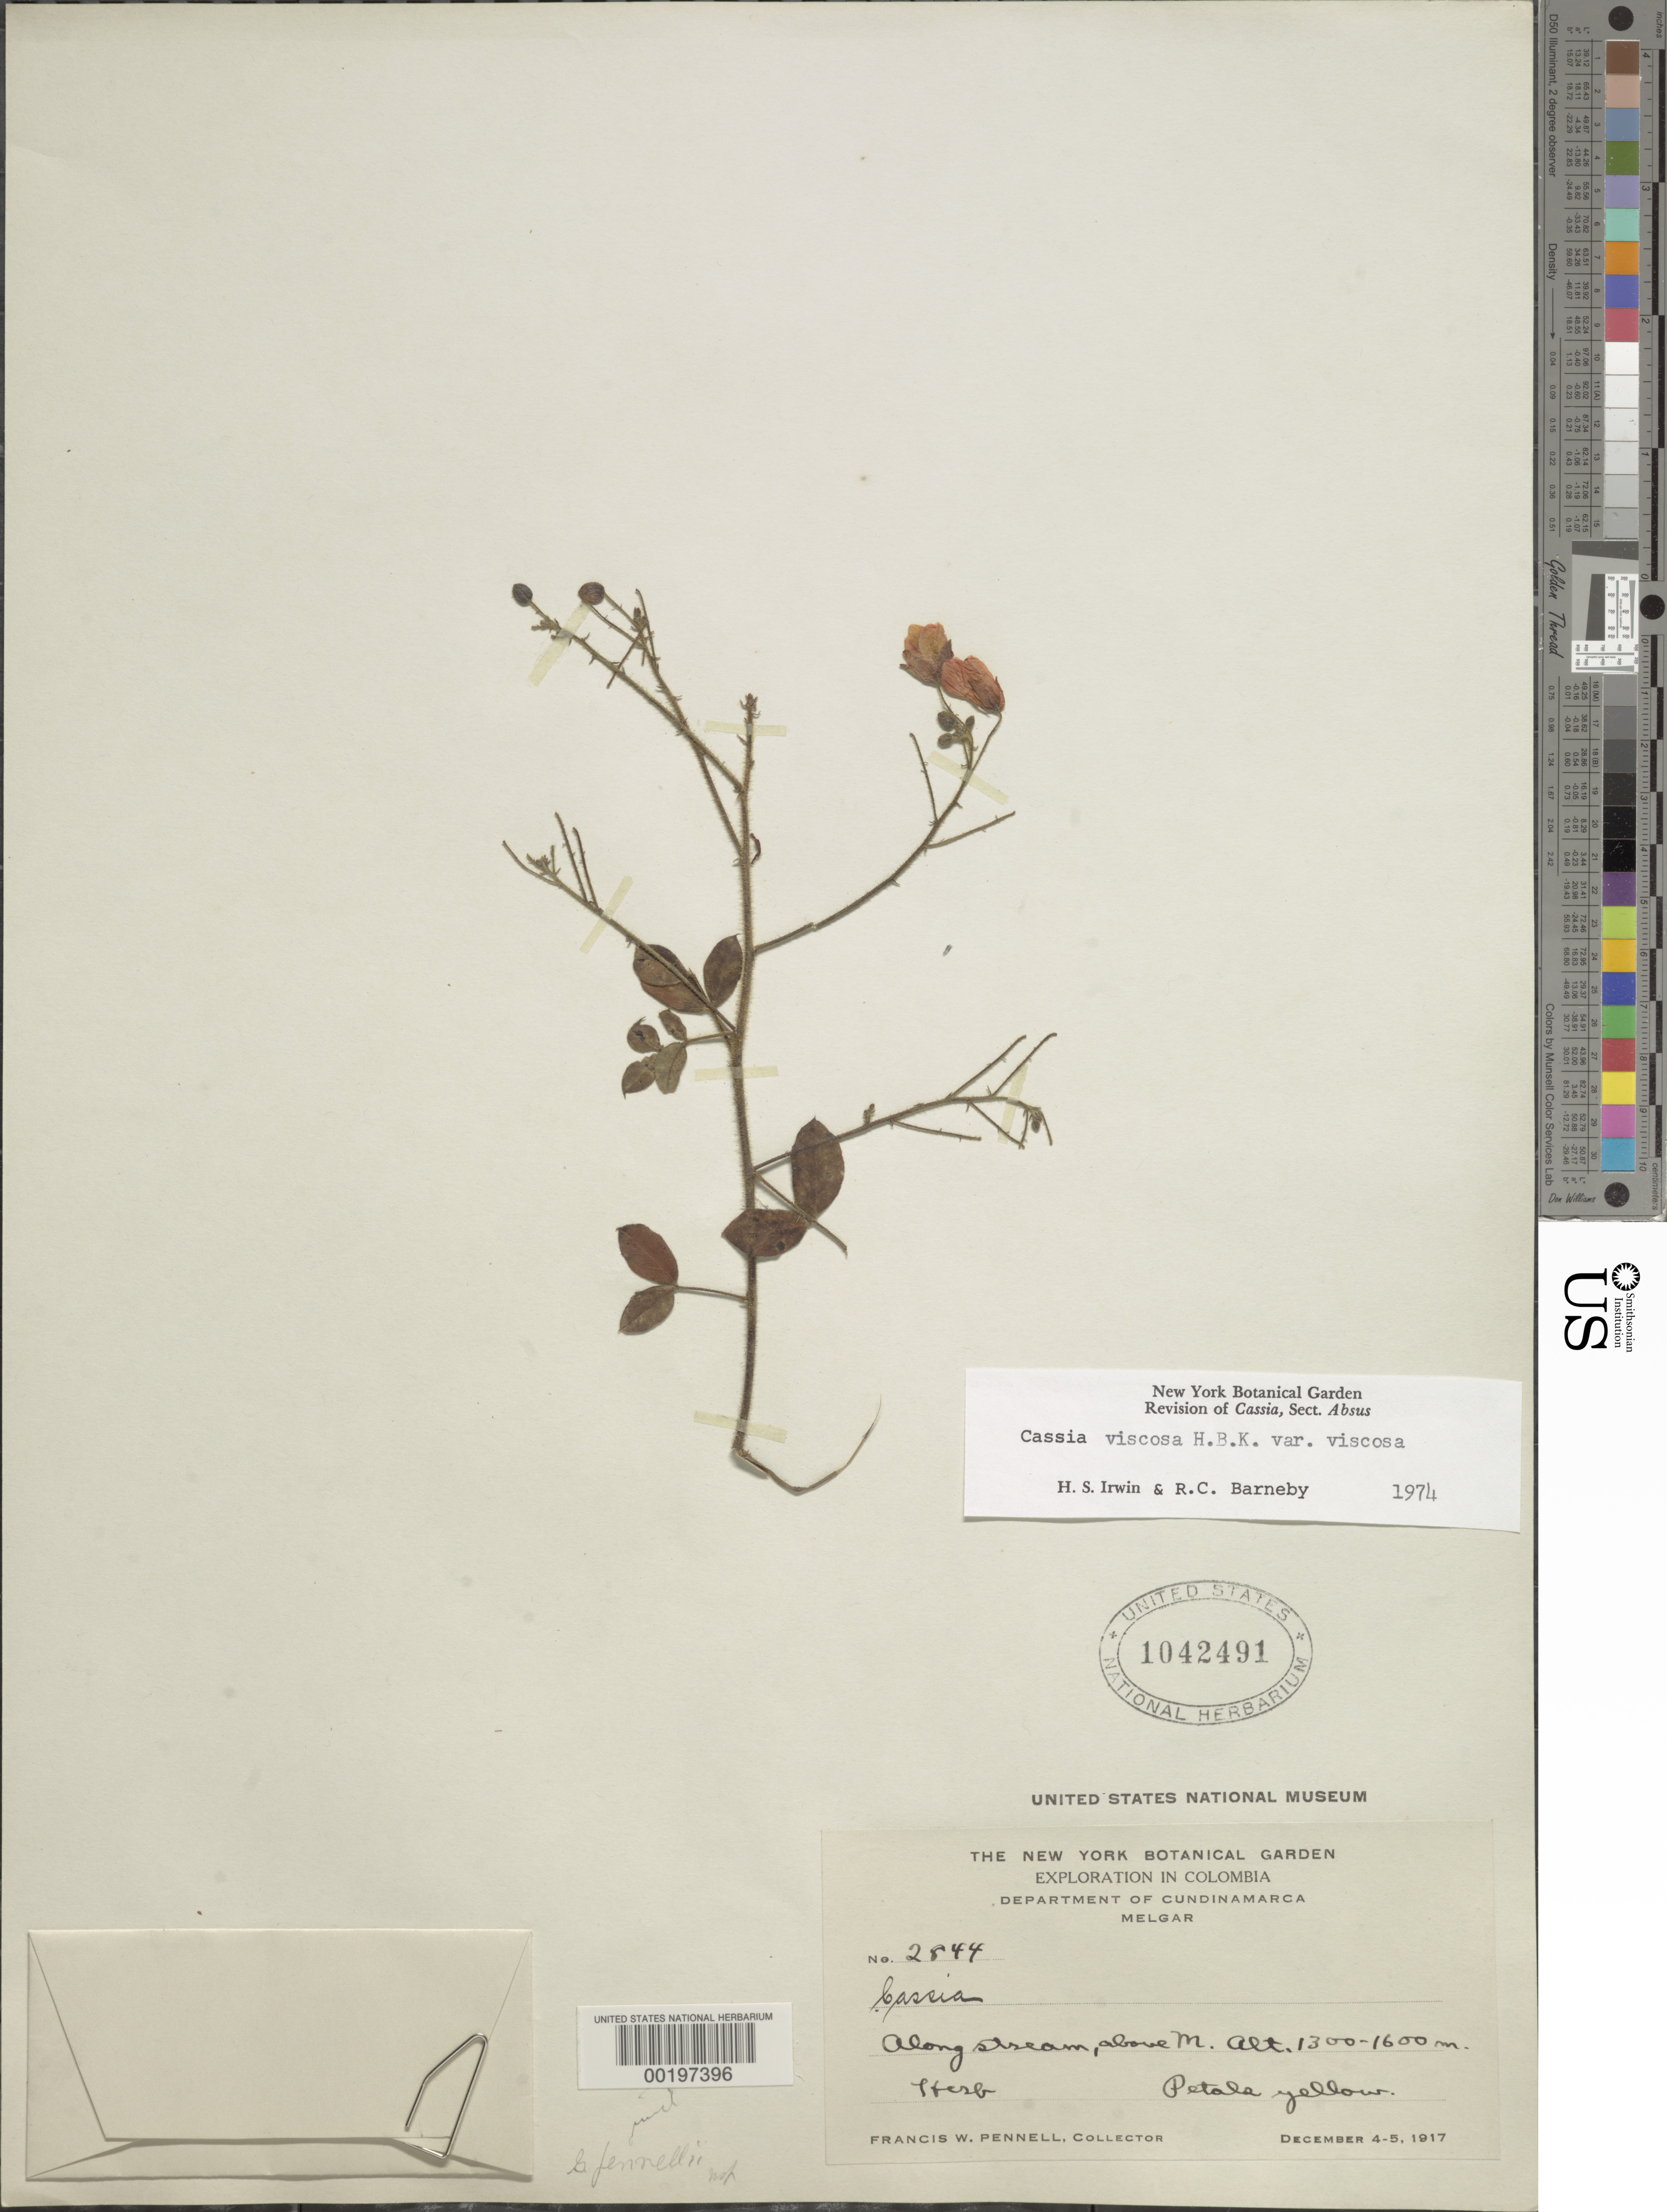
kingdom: Plantae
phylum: Tracheophyta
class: Magnoliopsida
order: Fabales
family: Fabaceae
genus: Chamaecrista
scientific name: Chamaecrista viscosa var. viscosa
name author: (Kunth) H.S. Irwin & Barneby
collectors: F. W. Pennell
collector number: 2844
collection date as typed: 04 Dec 1917 to 05 Dec 1917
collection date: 1917-12-04/1917-12-05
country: Colombia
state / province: Cundinamarca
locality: Along stream, above Melgar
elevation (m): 1300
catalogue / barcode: US 1042491